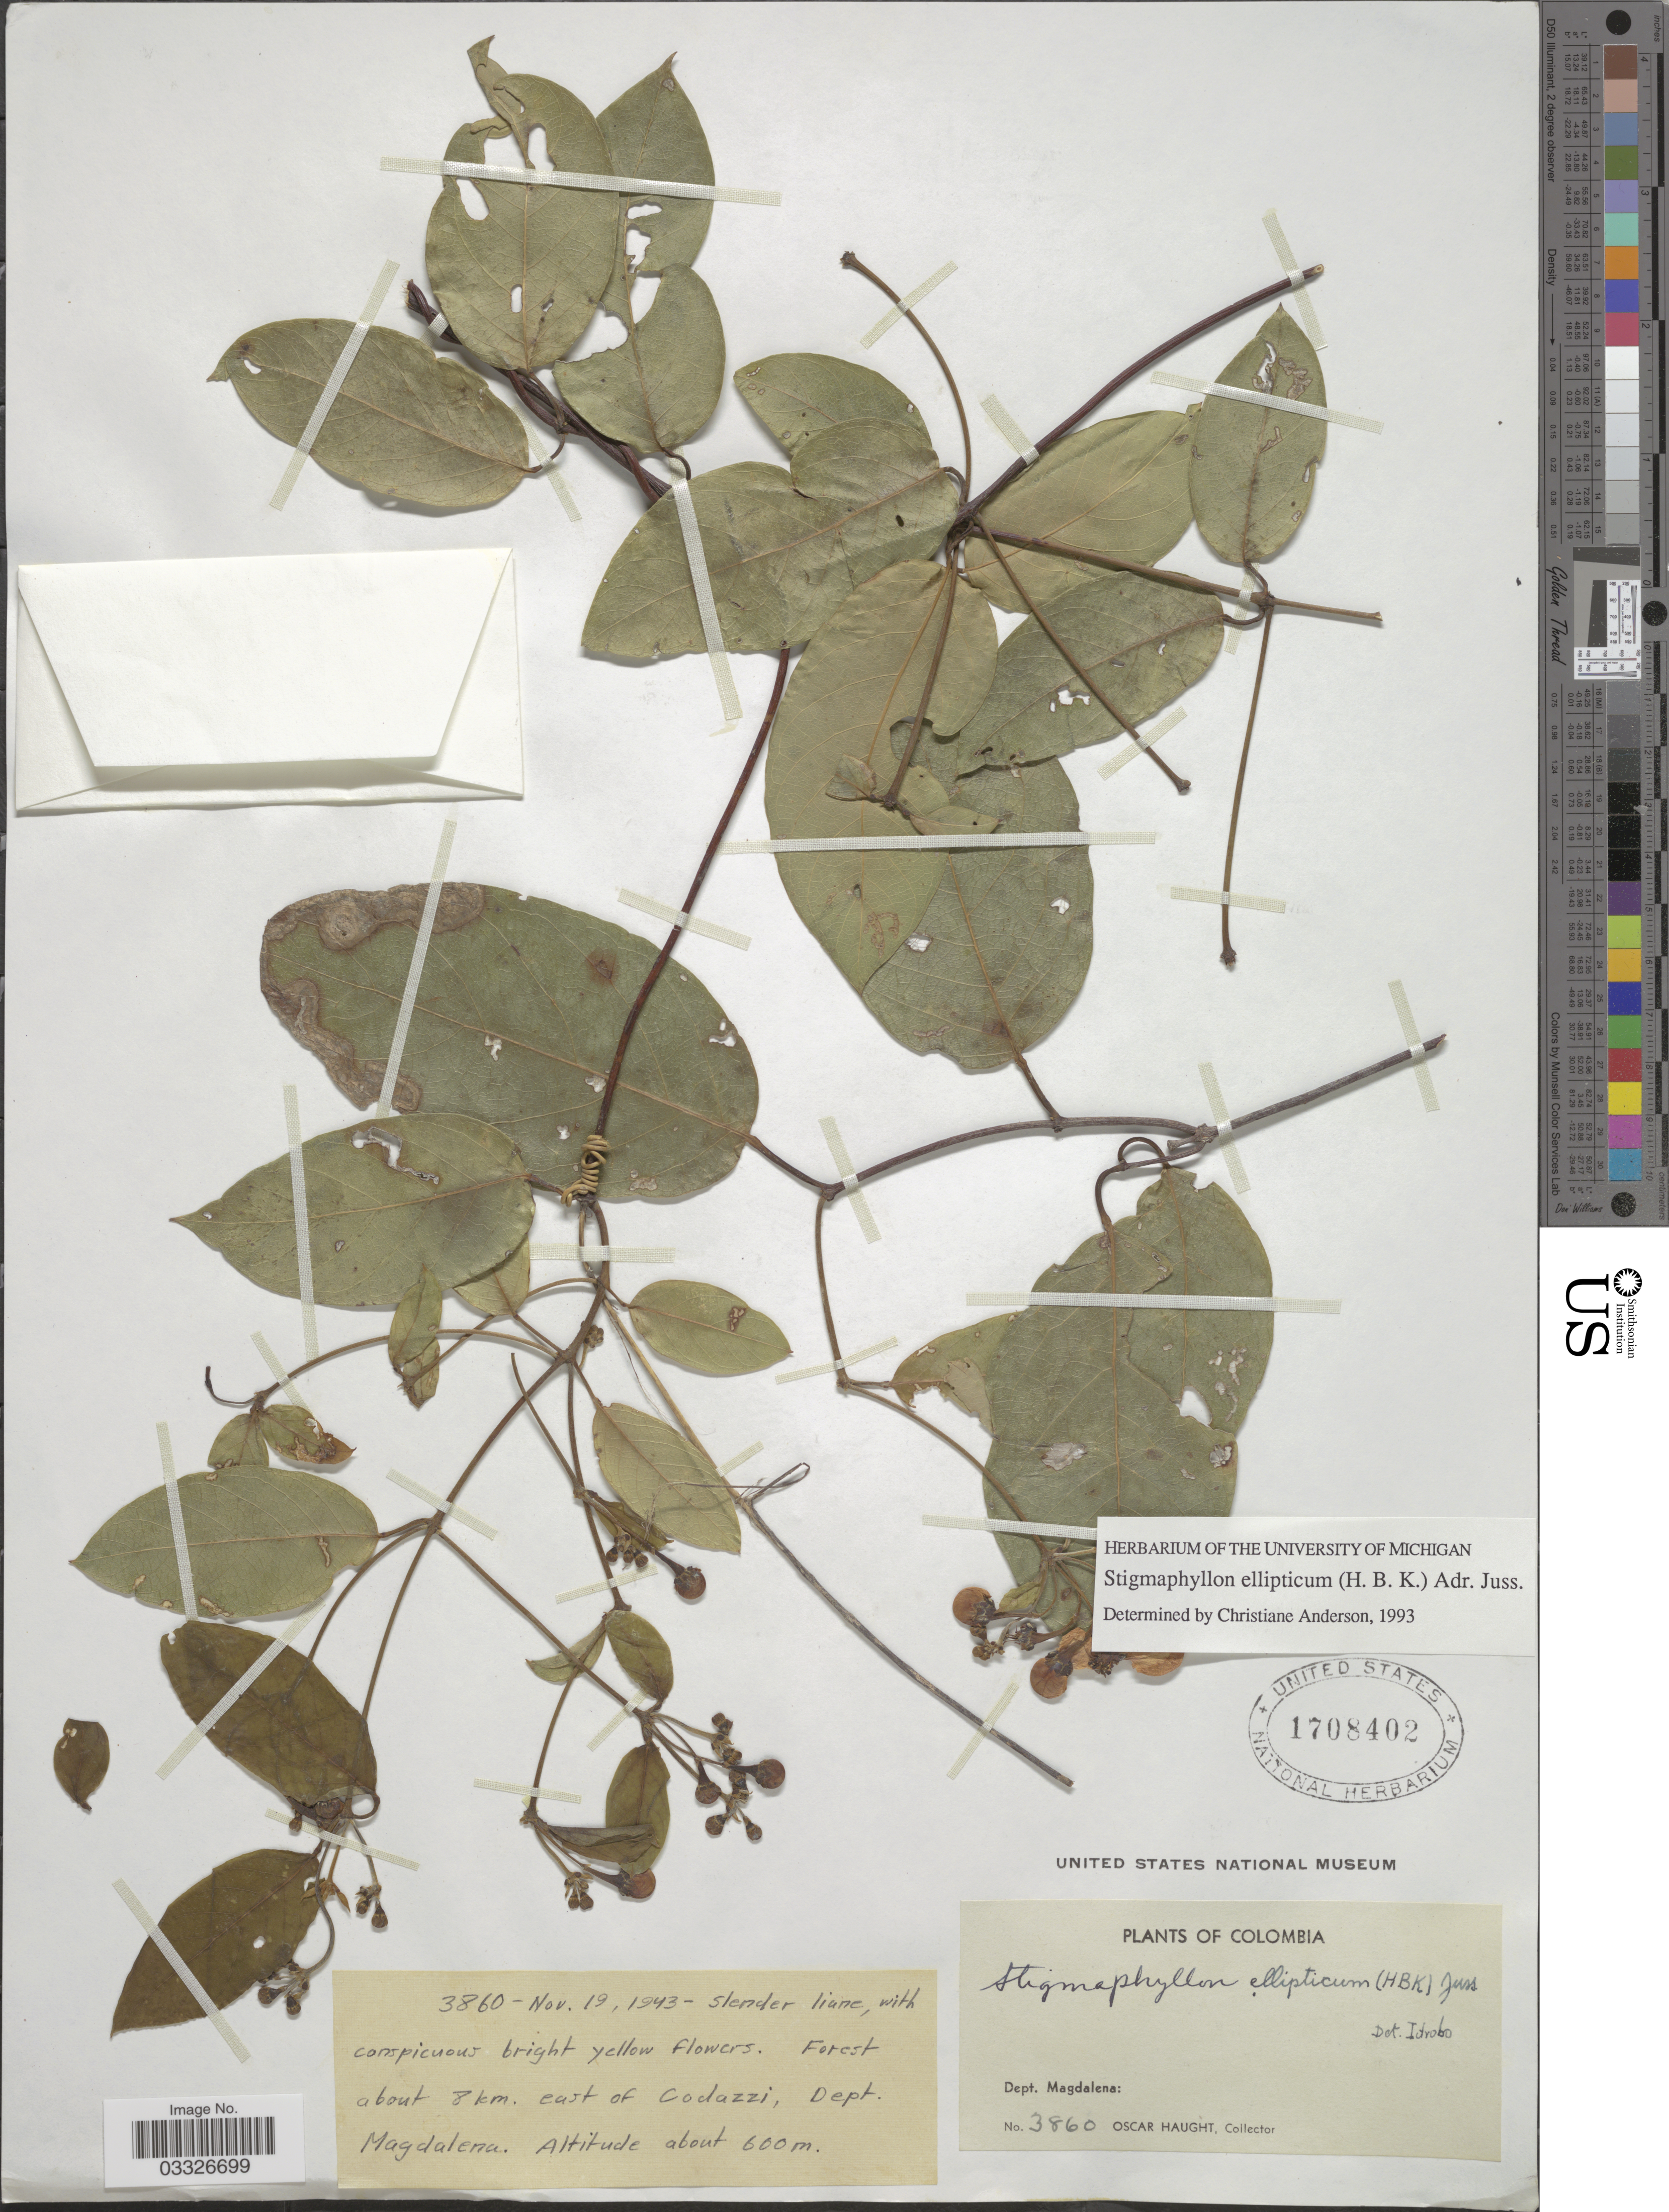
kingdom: Plantae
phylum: Tracheophyta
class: Magnoliopsida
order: Malpighiales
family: Malpighiaceae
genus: Stigmaphyllon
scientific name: Stigmaphyllon ellipticum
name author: (Kunth) A. Juss.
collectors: O. Haught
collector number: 3860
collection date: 1943-11-19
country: Colombia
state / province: Magdalena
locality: Dept. Magdalena: forest about 8 km. east of Codazzi, Dept. Magdalena.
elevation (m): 600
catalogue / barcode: US 1708402